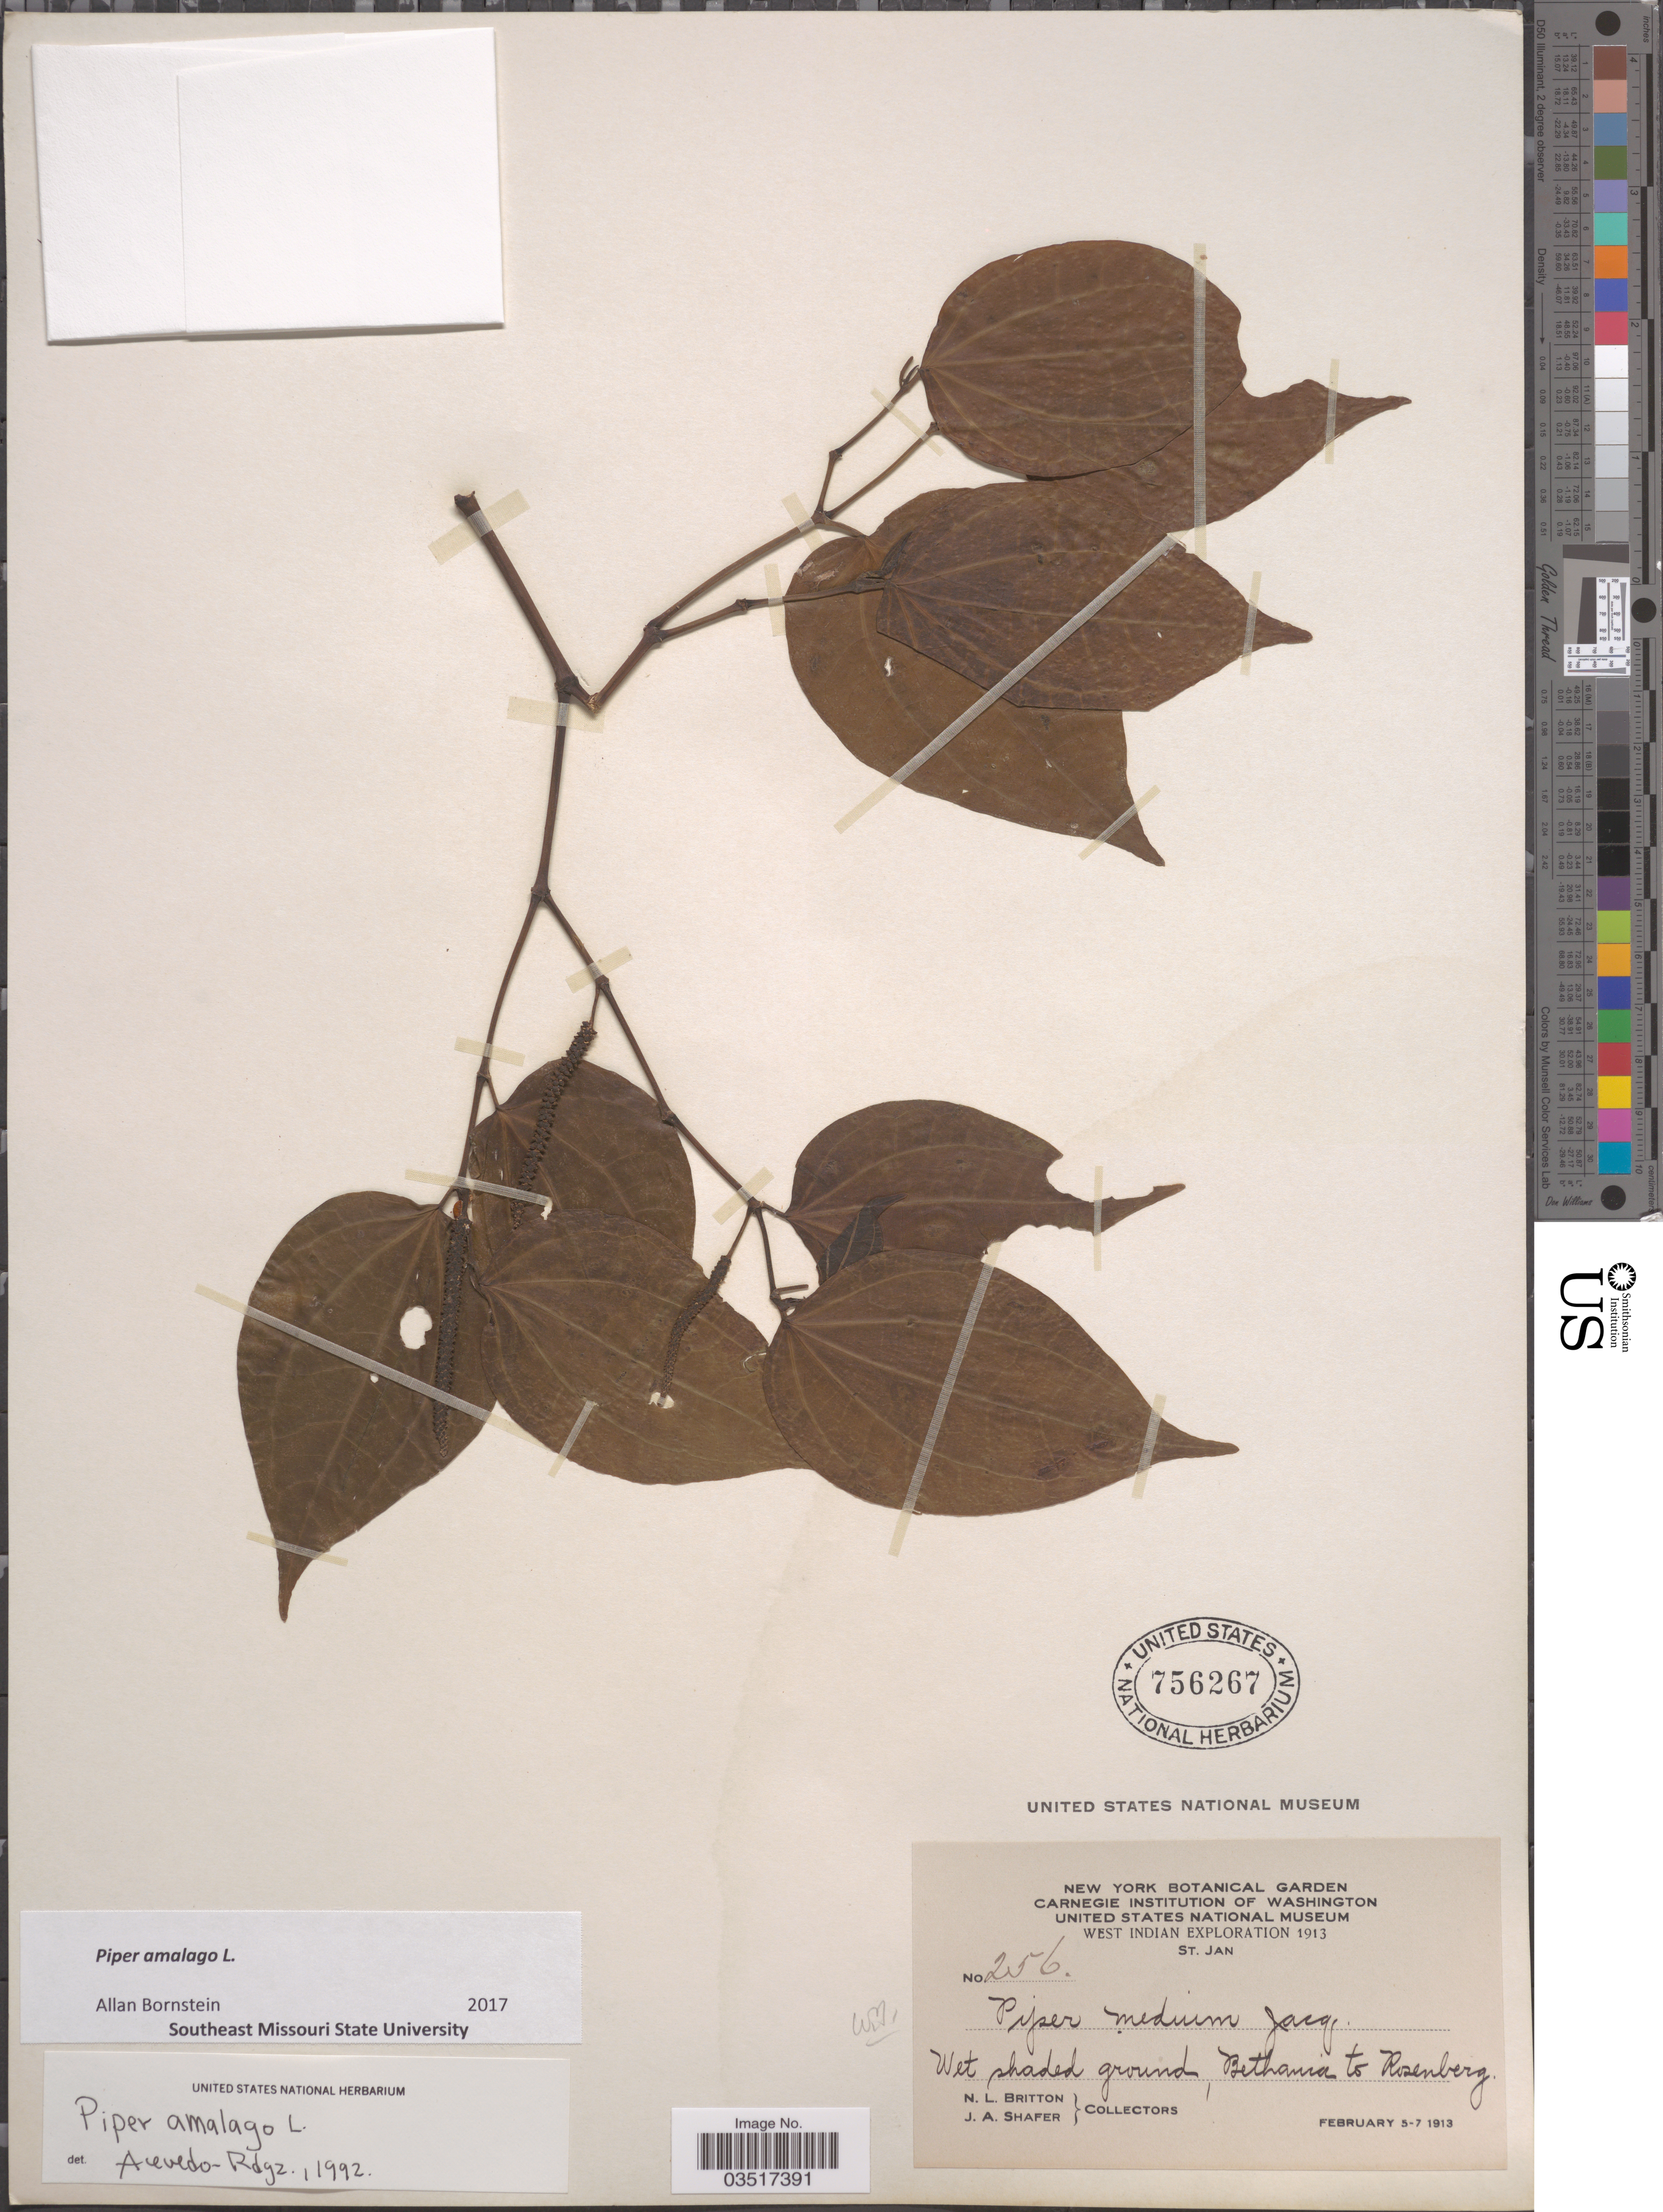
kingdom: Plantae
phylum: Tracheophyta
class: Magnoliopsida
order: Piperales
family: Piperaceae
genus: Piper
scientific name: Piper amalago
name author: L.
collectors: N. Britton & J. A. Shafer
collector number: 256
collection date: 1913-02-05/1913-02-07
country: U.S. Virgin Islands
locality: West Indian. St. Jan. Bethania to Rosenberg.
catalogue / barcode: US 756267